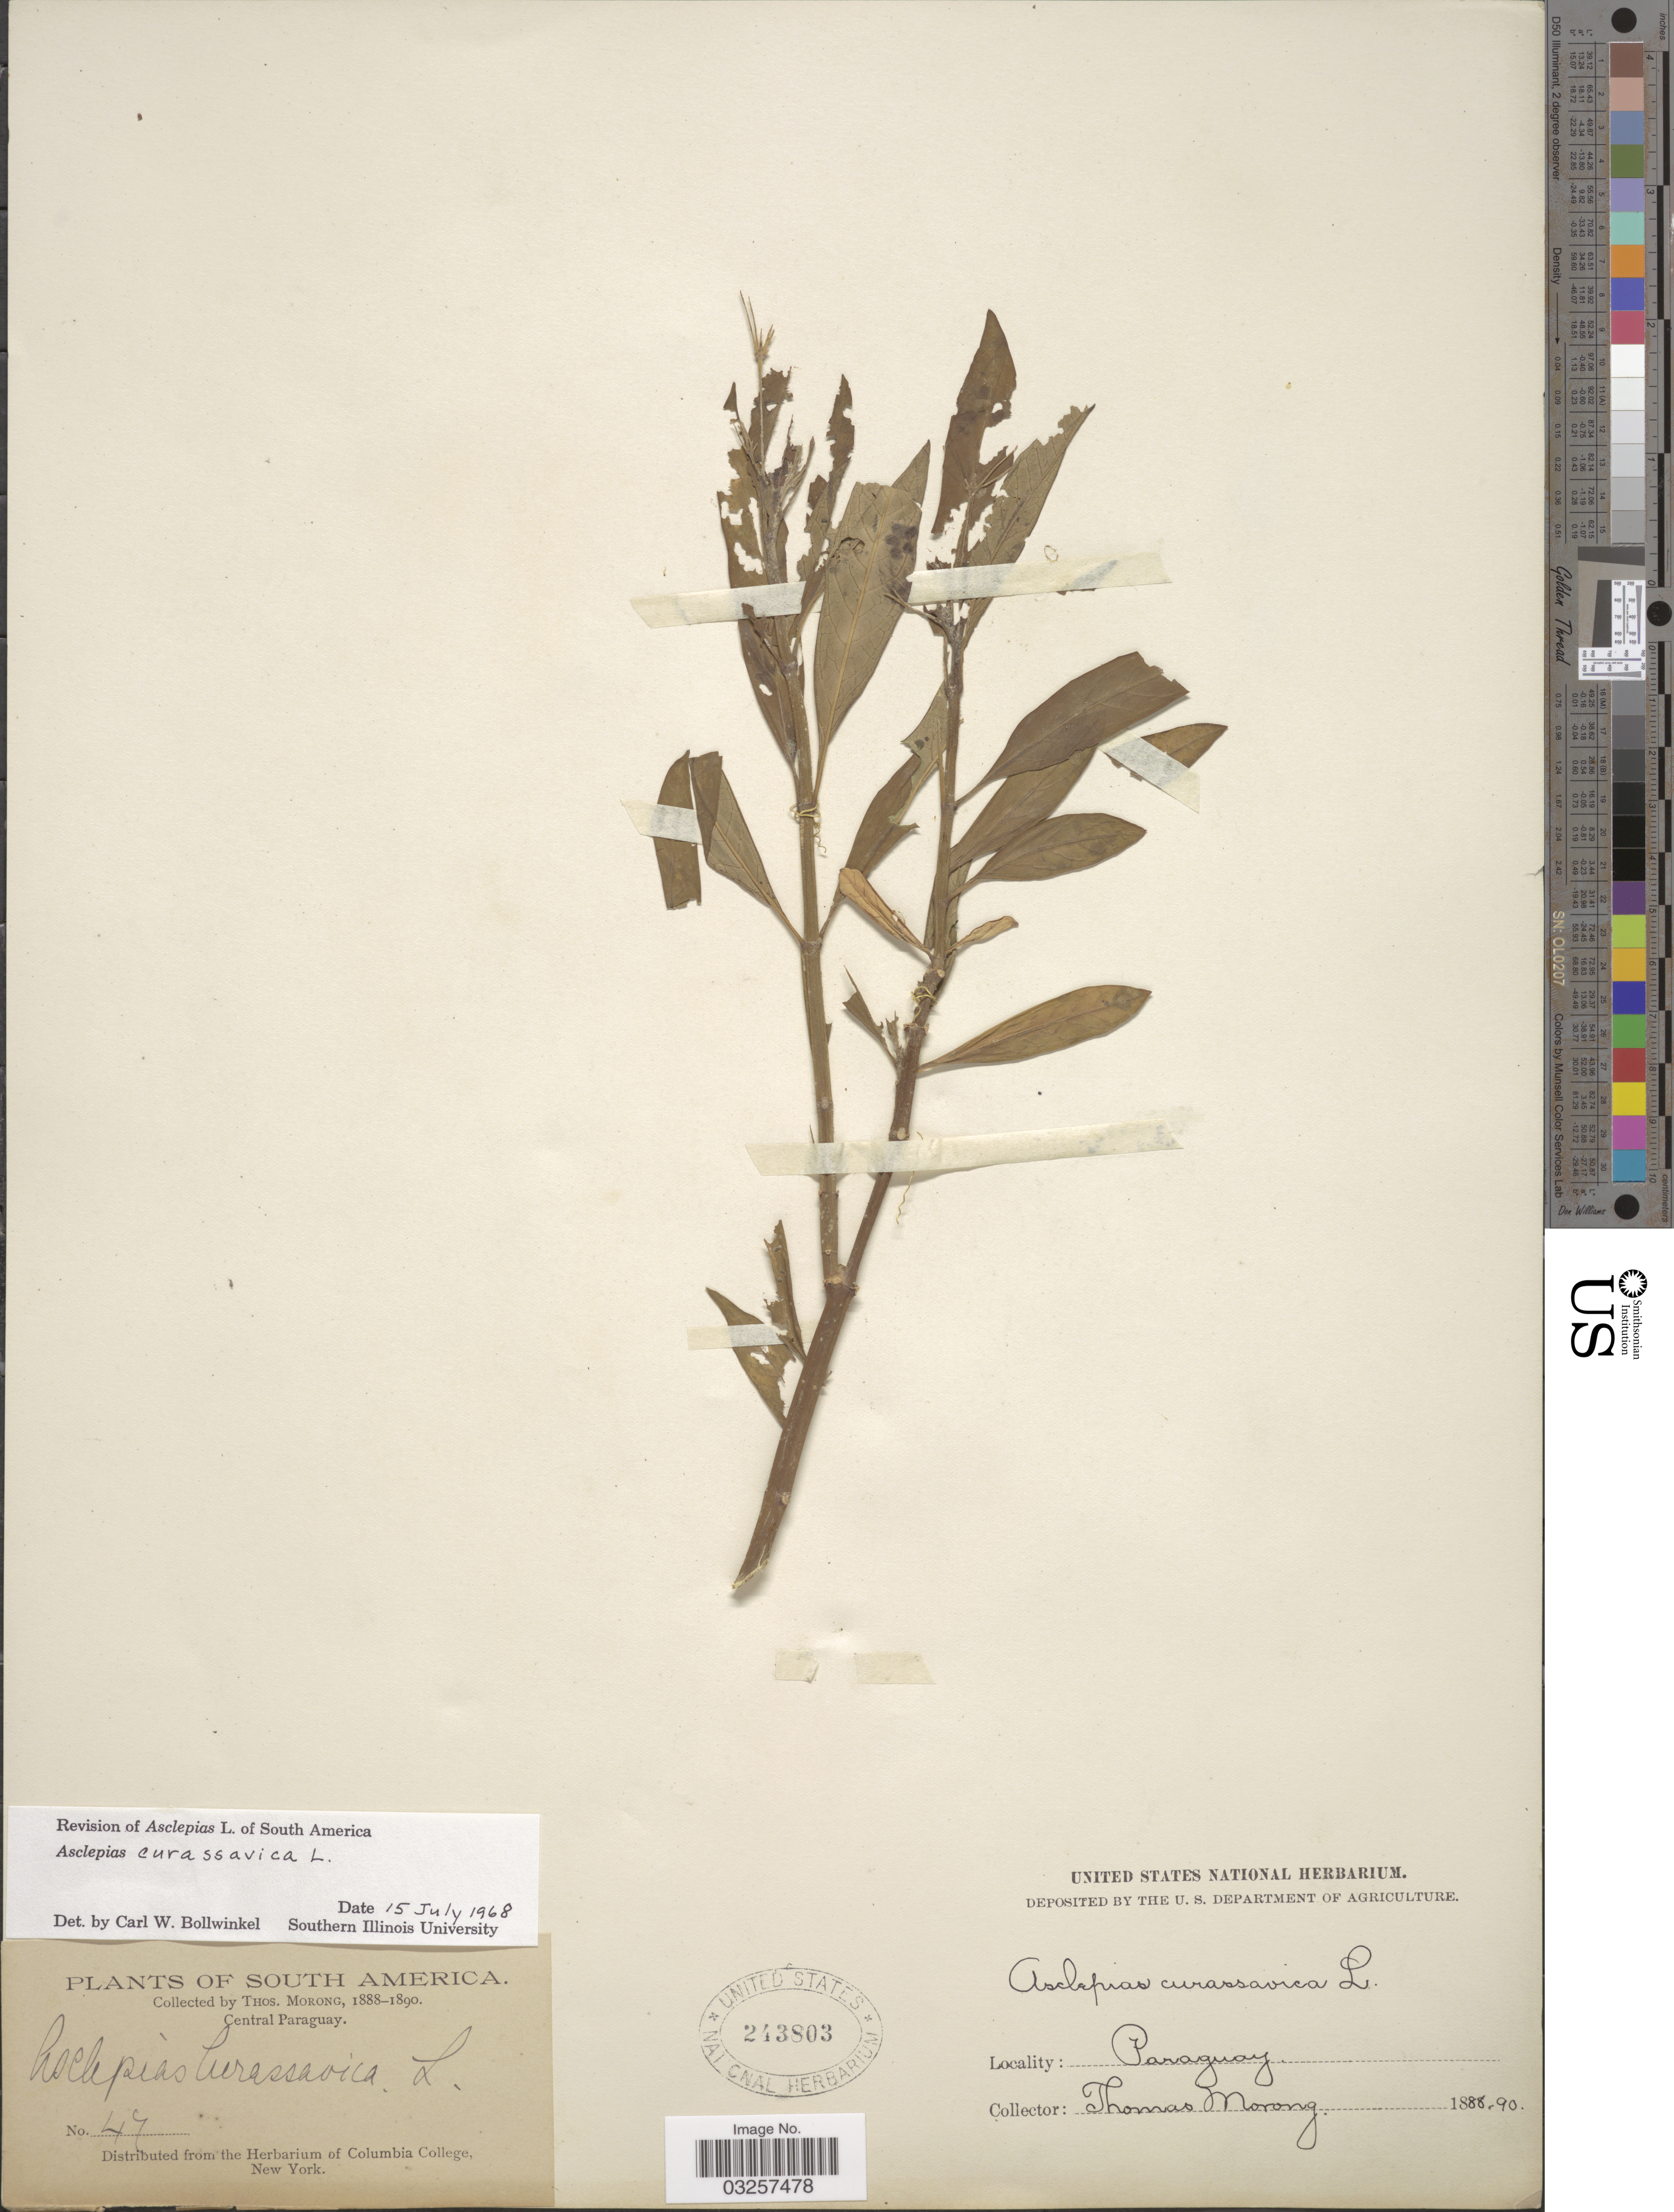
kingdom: Plantae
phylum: Tracheophyta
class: Magnoliopsida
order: Gentianales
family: Apocynaceae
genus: Asclepias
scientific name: Asclepias curassavica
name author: L.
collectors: ex herb. T. Morong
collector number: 47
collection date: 1888/1890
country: Paraguay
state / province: Central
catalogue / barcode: US 243803